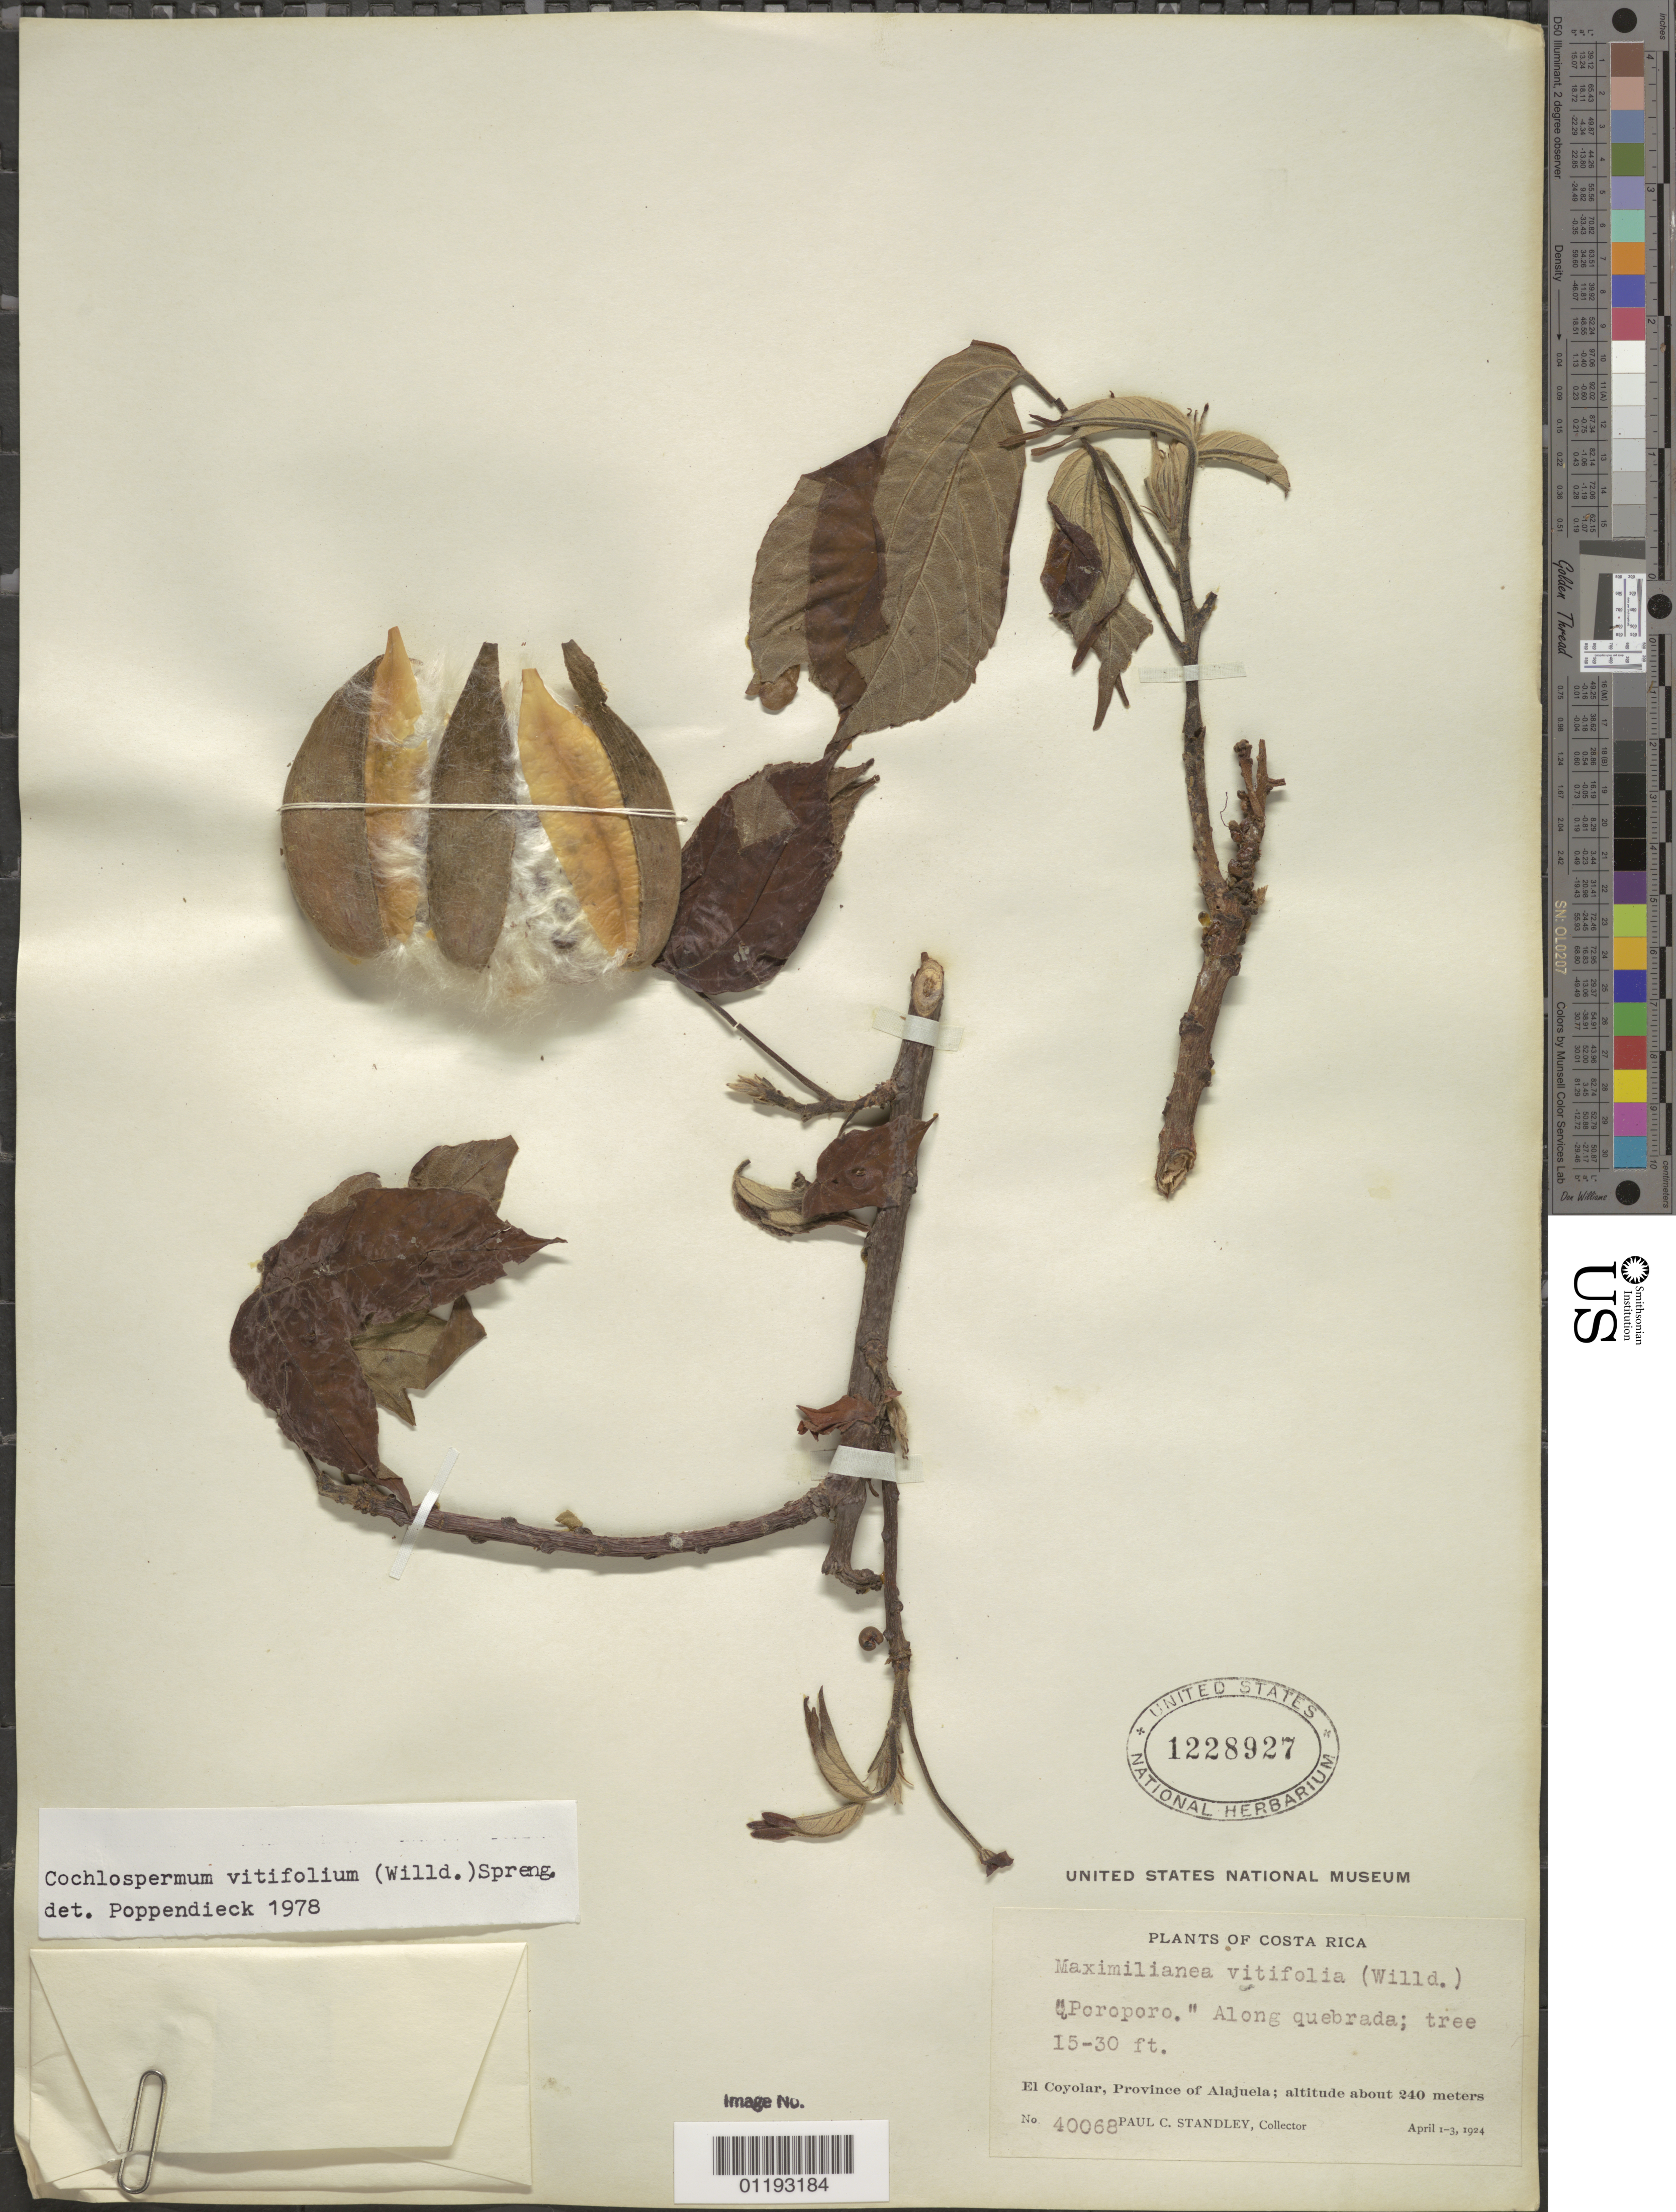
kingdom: Plantae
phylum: Tracheophyta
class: Magnoliopsida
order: Malvales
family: Cochlospermaceae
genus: Cochlospermum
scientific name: Cochlospermum vitifolium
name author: (Willd.) Spreng.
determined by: Poppendieck, H.-H., (HBG), Institut fur Allgemeine Botanik und Botanischer Garten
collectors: P. C. Standley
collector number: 40068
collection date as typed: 01 Apr 1924 to 03 Apr 1924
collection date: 1924-04-01/1924-04-03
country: Costa Rica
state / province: Alajuela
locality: El Coyolar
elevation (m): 240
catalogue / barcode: US 1228927